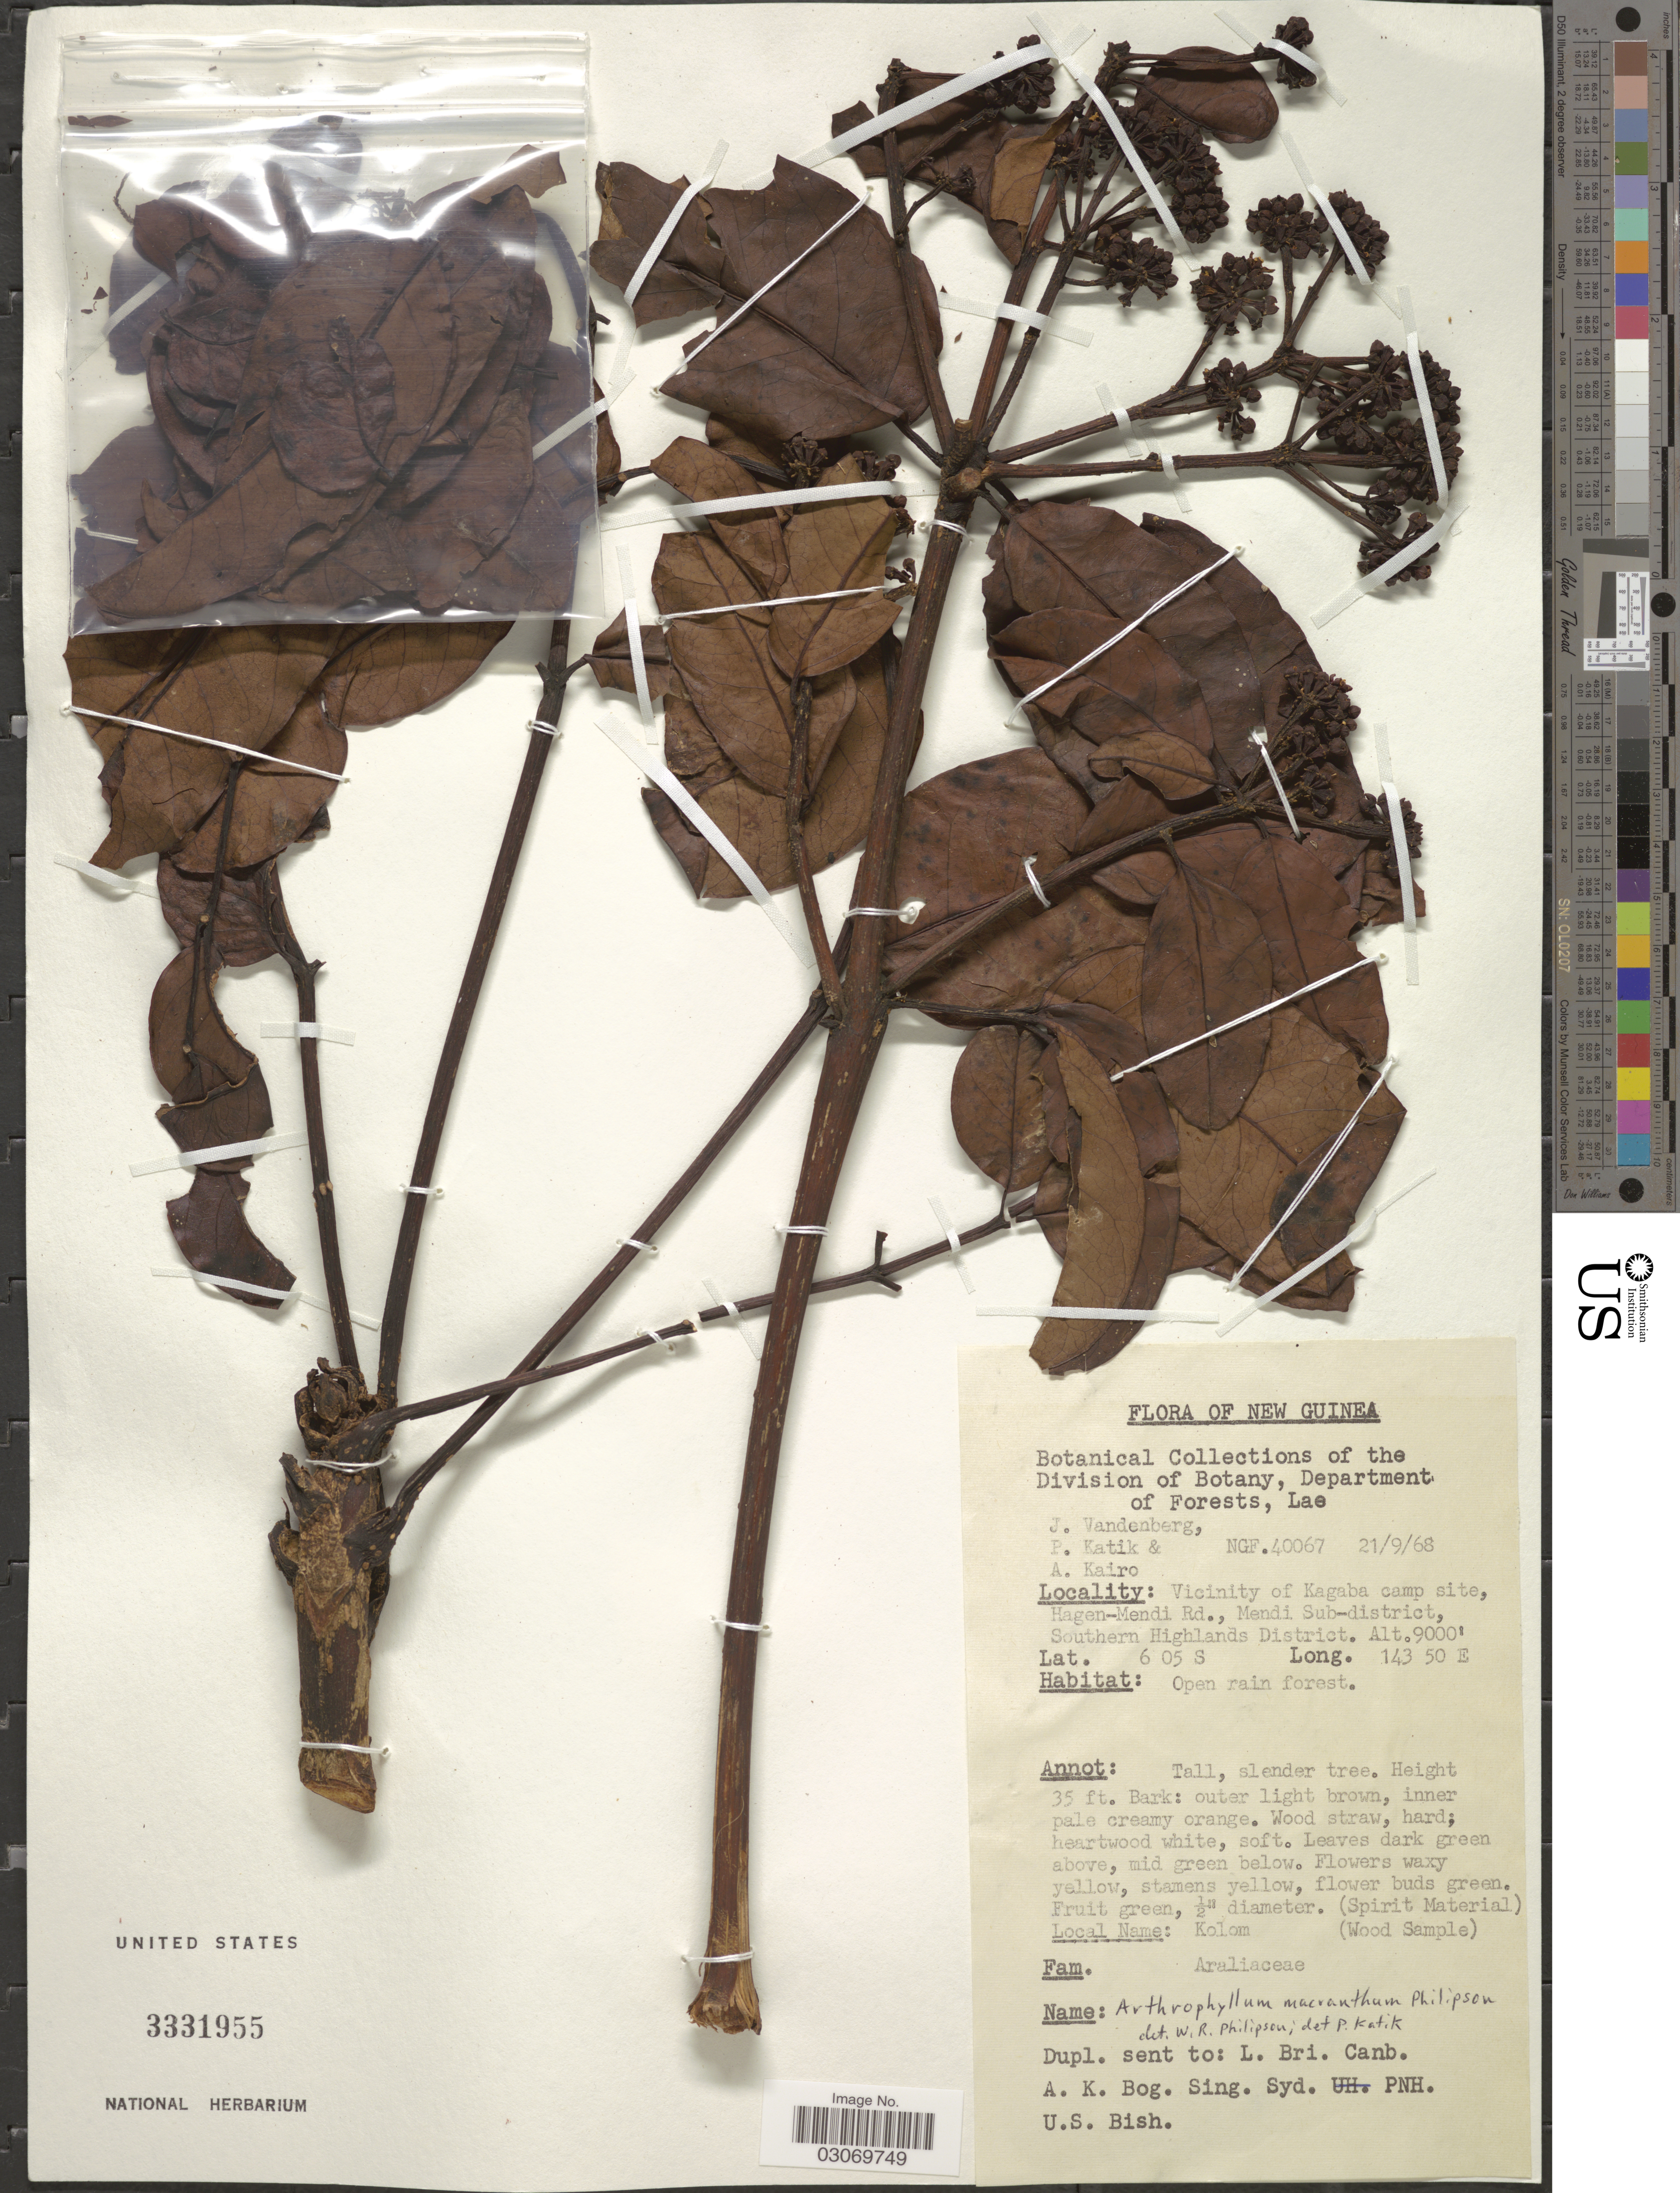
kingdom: Plantae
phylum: Tracheophyta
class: Magnoliopsida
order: Apiales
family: Araliaceae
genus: Arthrophyllum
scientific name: Arthrophyllum macranthum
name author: Philipson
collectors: J. Vandenberg, P. Katik & A. Kairo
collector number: NGF40067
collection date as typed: Transcribed d/m/y: 21/9/68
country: Papua New Guinea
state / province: Southern Highlands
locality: New Guinea, Vicinity of Kagaba camp site, Hagen-Mendi Rd., Mendi Sub-district, Southern Highlands District.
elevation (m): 2743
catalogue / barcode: US 3331955